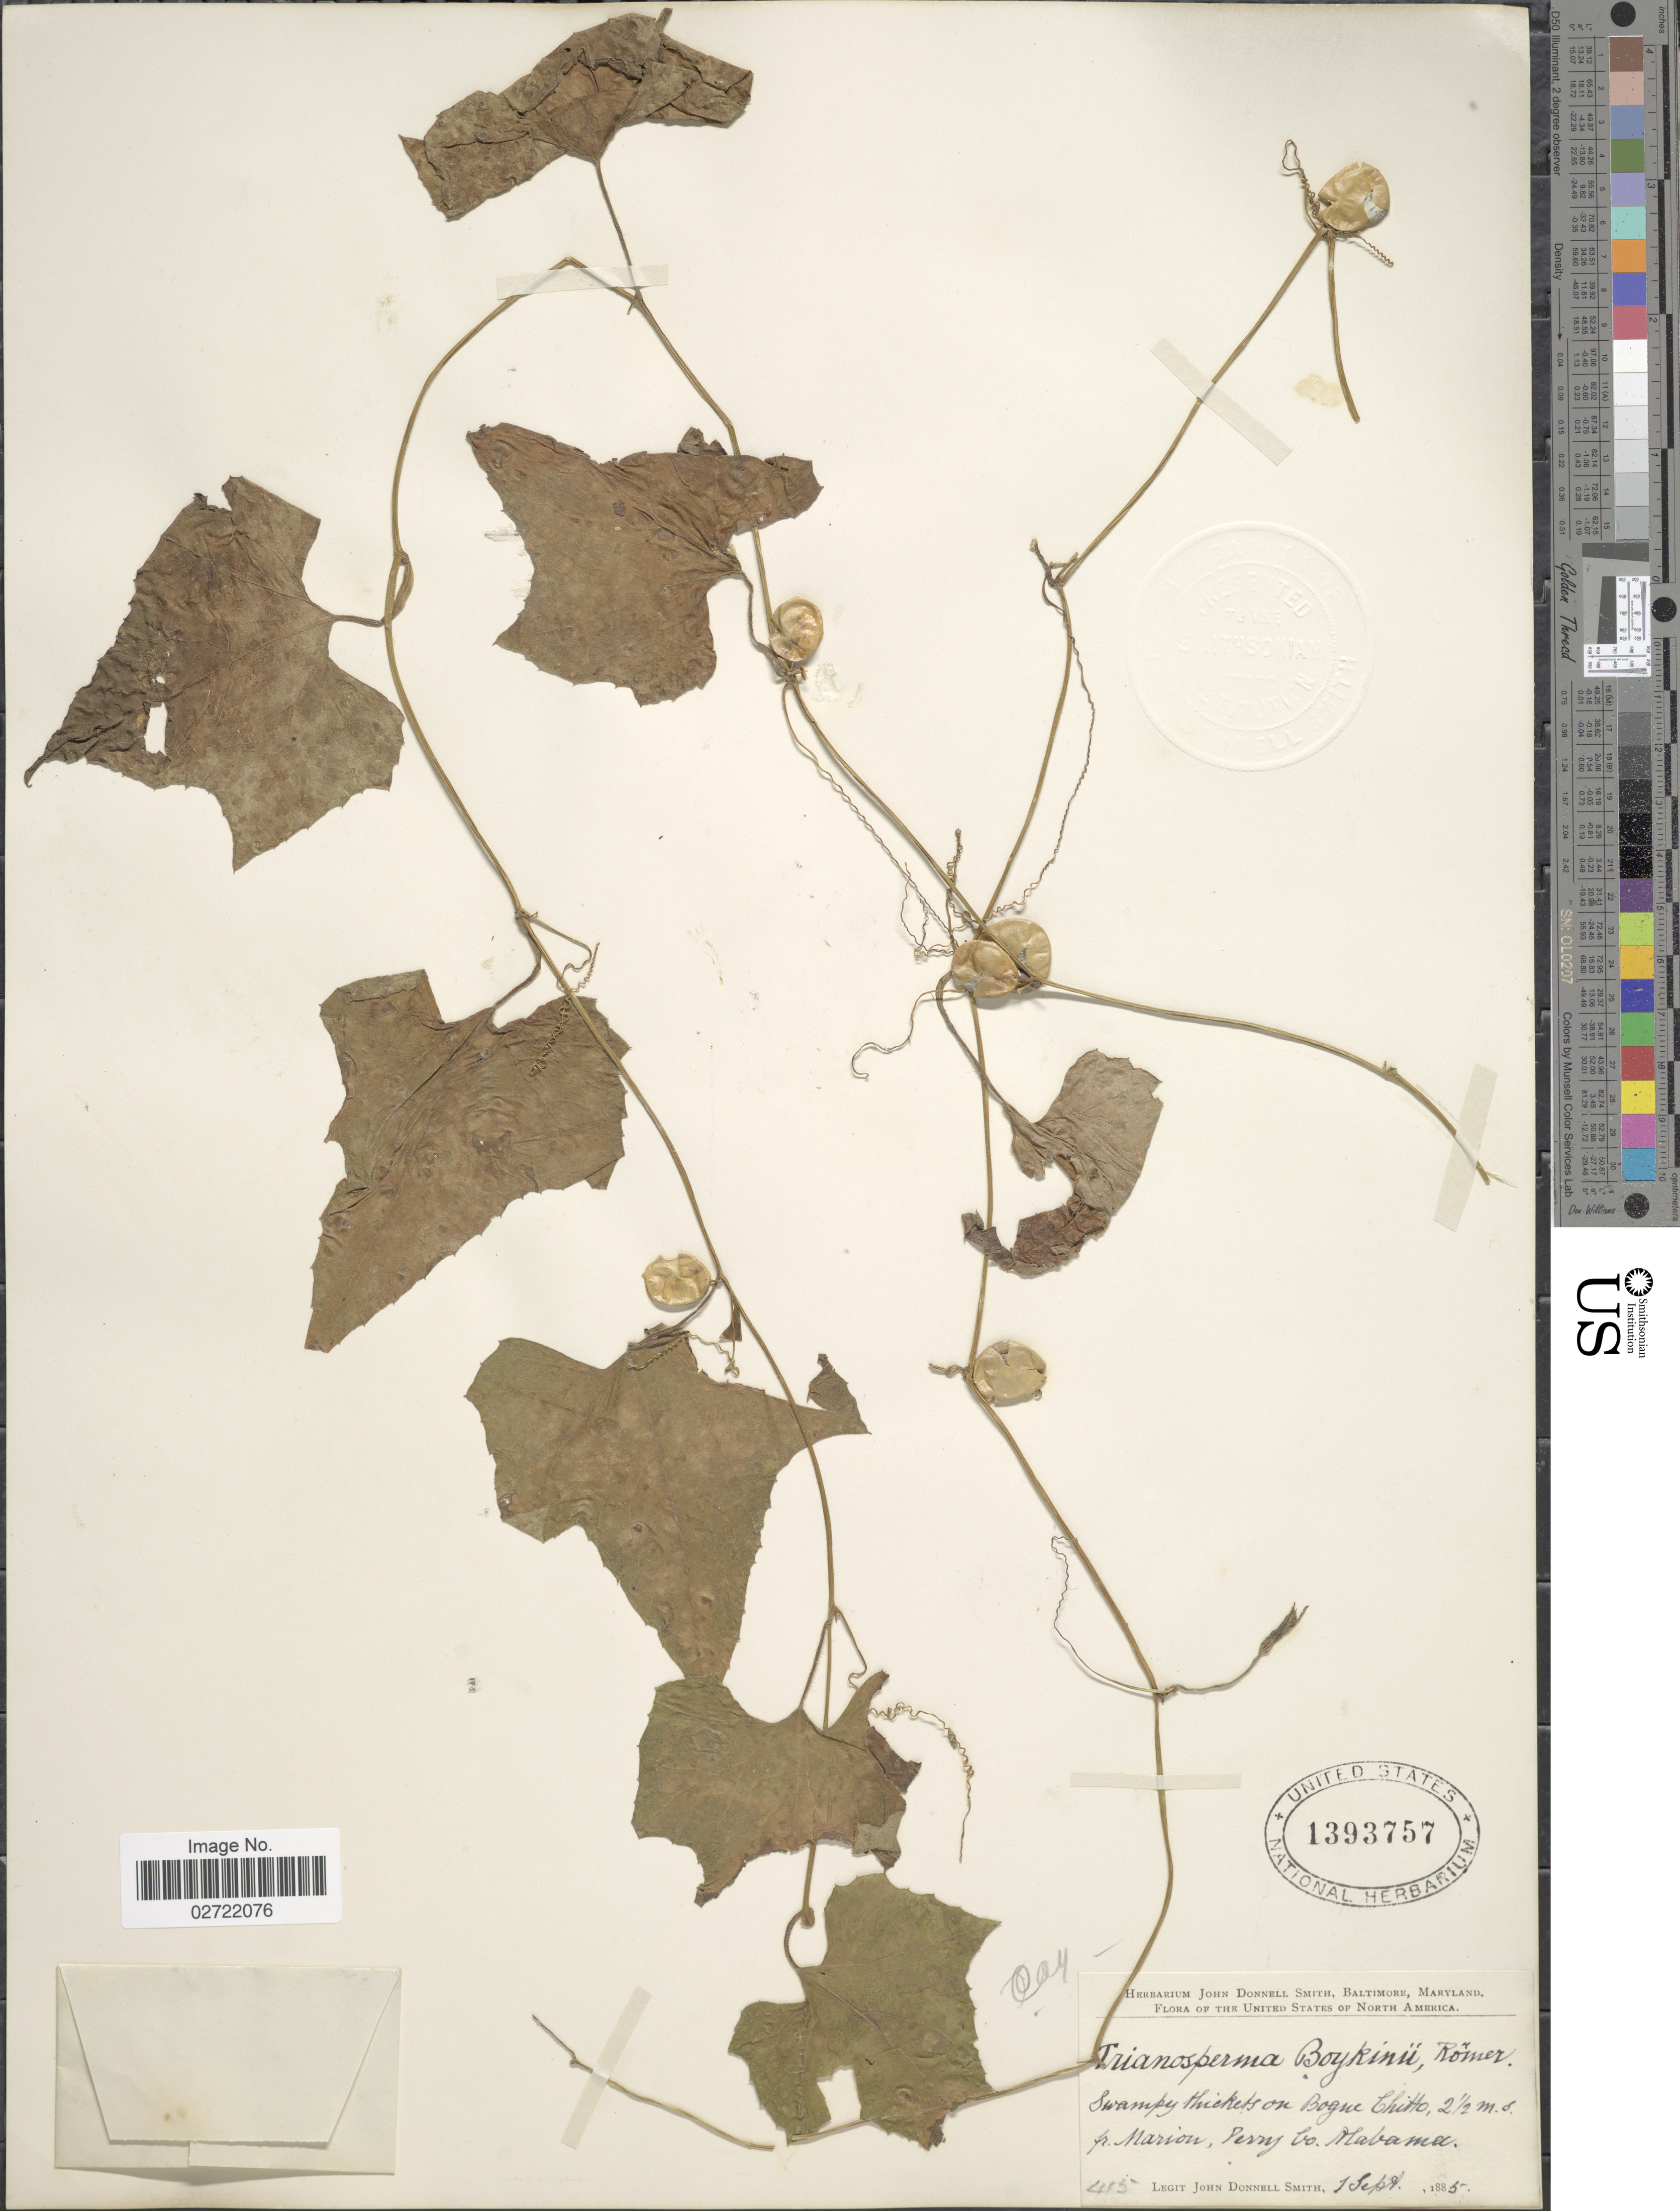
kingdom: Plantae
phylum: Tracheophyta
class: Magnoliopsida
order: Cucurbitales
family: Cucurbitaceae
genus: Cayaponia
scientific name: Cayaponia quinqueloba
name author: (Raf.) Shinners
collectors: J. Donnell Smith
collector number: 415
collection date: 1885-09-01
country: United States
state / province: Alabama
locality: Swampy thickets on Bogue Chitto, 2½ m. s. fr. Marion, Perry Co.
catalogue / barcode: US 1393757